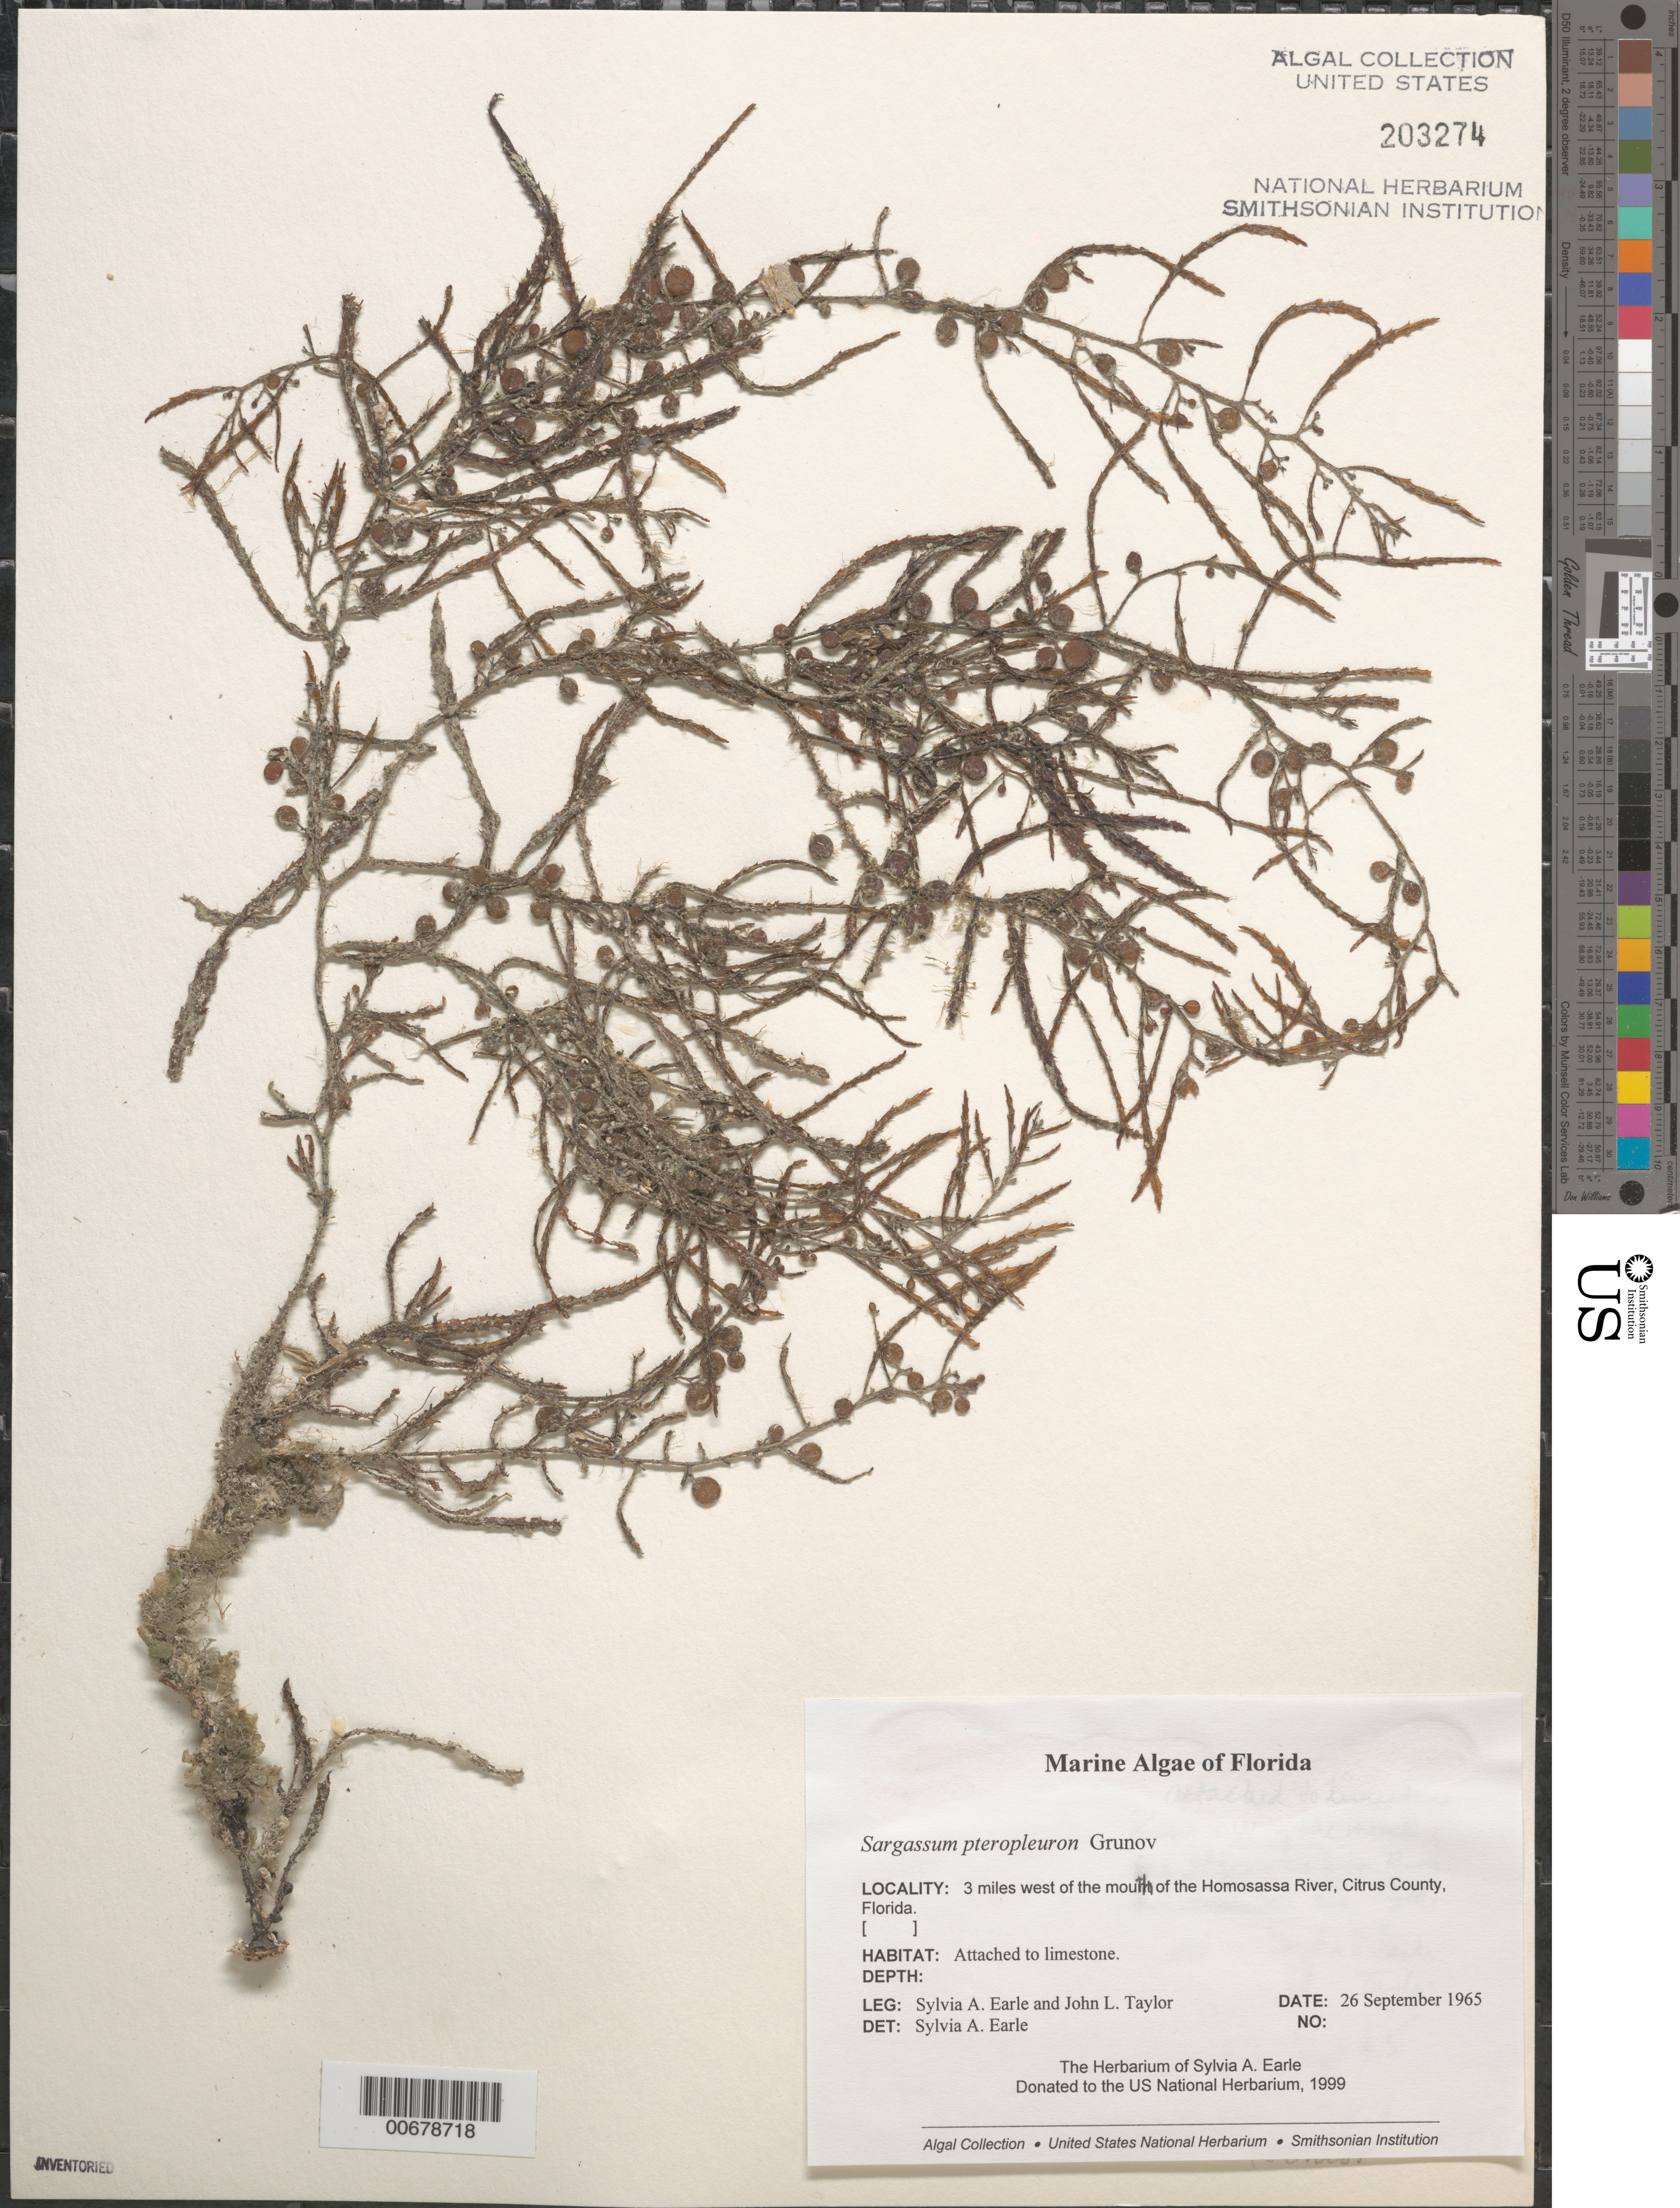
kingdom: Chromista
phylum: Ochrophyta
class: Phaeophyceae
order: Fucales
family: Sargassaceae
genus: Sargassum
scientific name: Sargassum pteropleuron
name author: Grunow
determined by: Earle, S. A.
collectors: S. A. Earle & J. L. Taylor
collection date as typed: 26 Sep 1965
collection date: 1965-09-26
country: United States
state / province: Florida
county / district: Citrus County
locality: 3 miles west of Homosassa River mouth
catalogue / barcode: US 203274